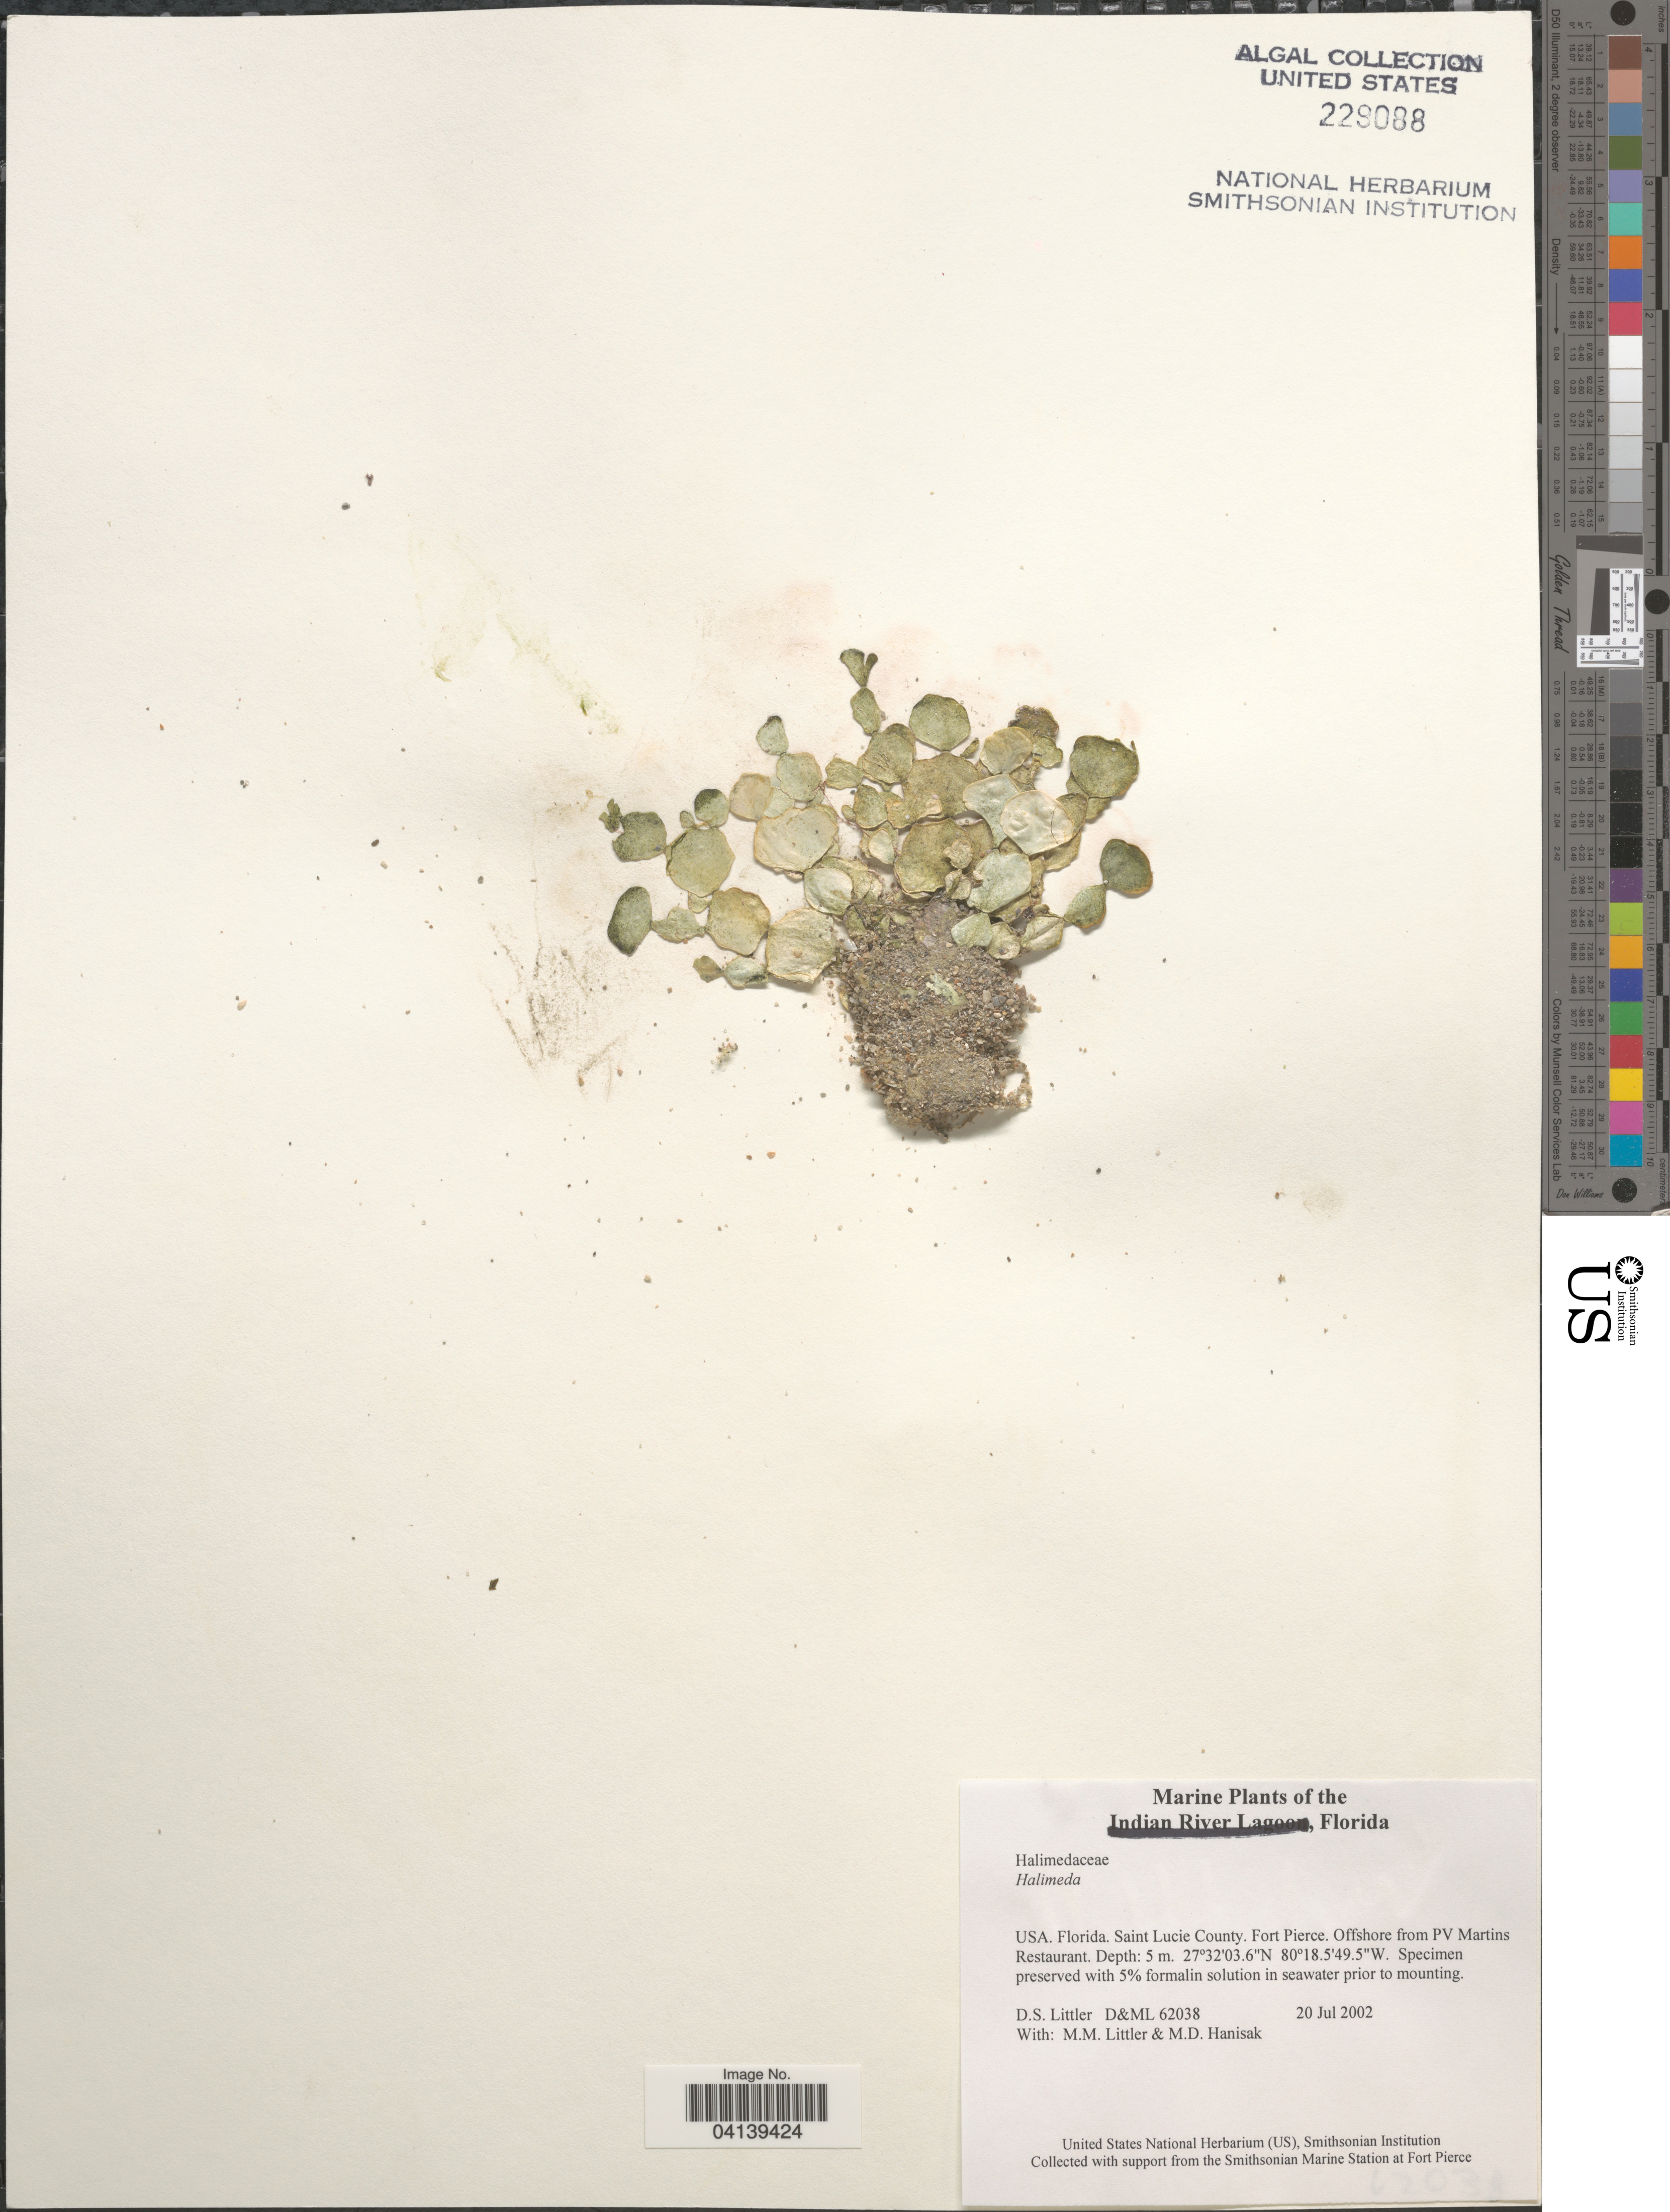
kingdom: Plantae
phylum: Chlorophyta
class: Ulvophyceae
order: Bryopsidales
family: Halimedaceae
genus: Halimeda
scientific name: Halimeda sp.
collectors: D. S. Littler & M. Hanisak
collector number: D&ML62038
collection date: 2002-07-20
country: United States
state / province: Florida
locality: Saint Lucie County. Fort Pierce. Offshore from PV Martins Restaurant.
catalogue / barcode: US 229088